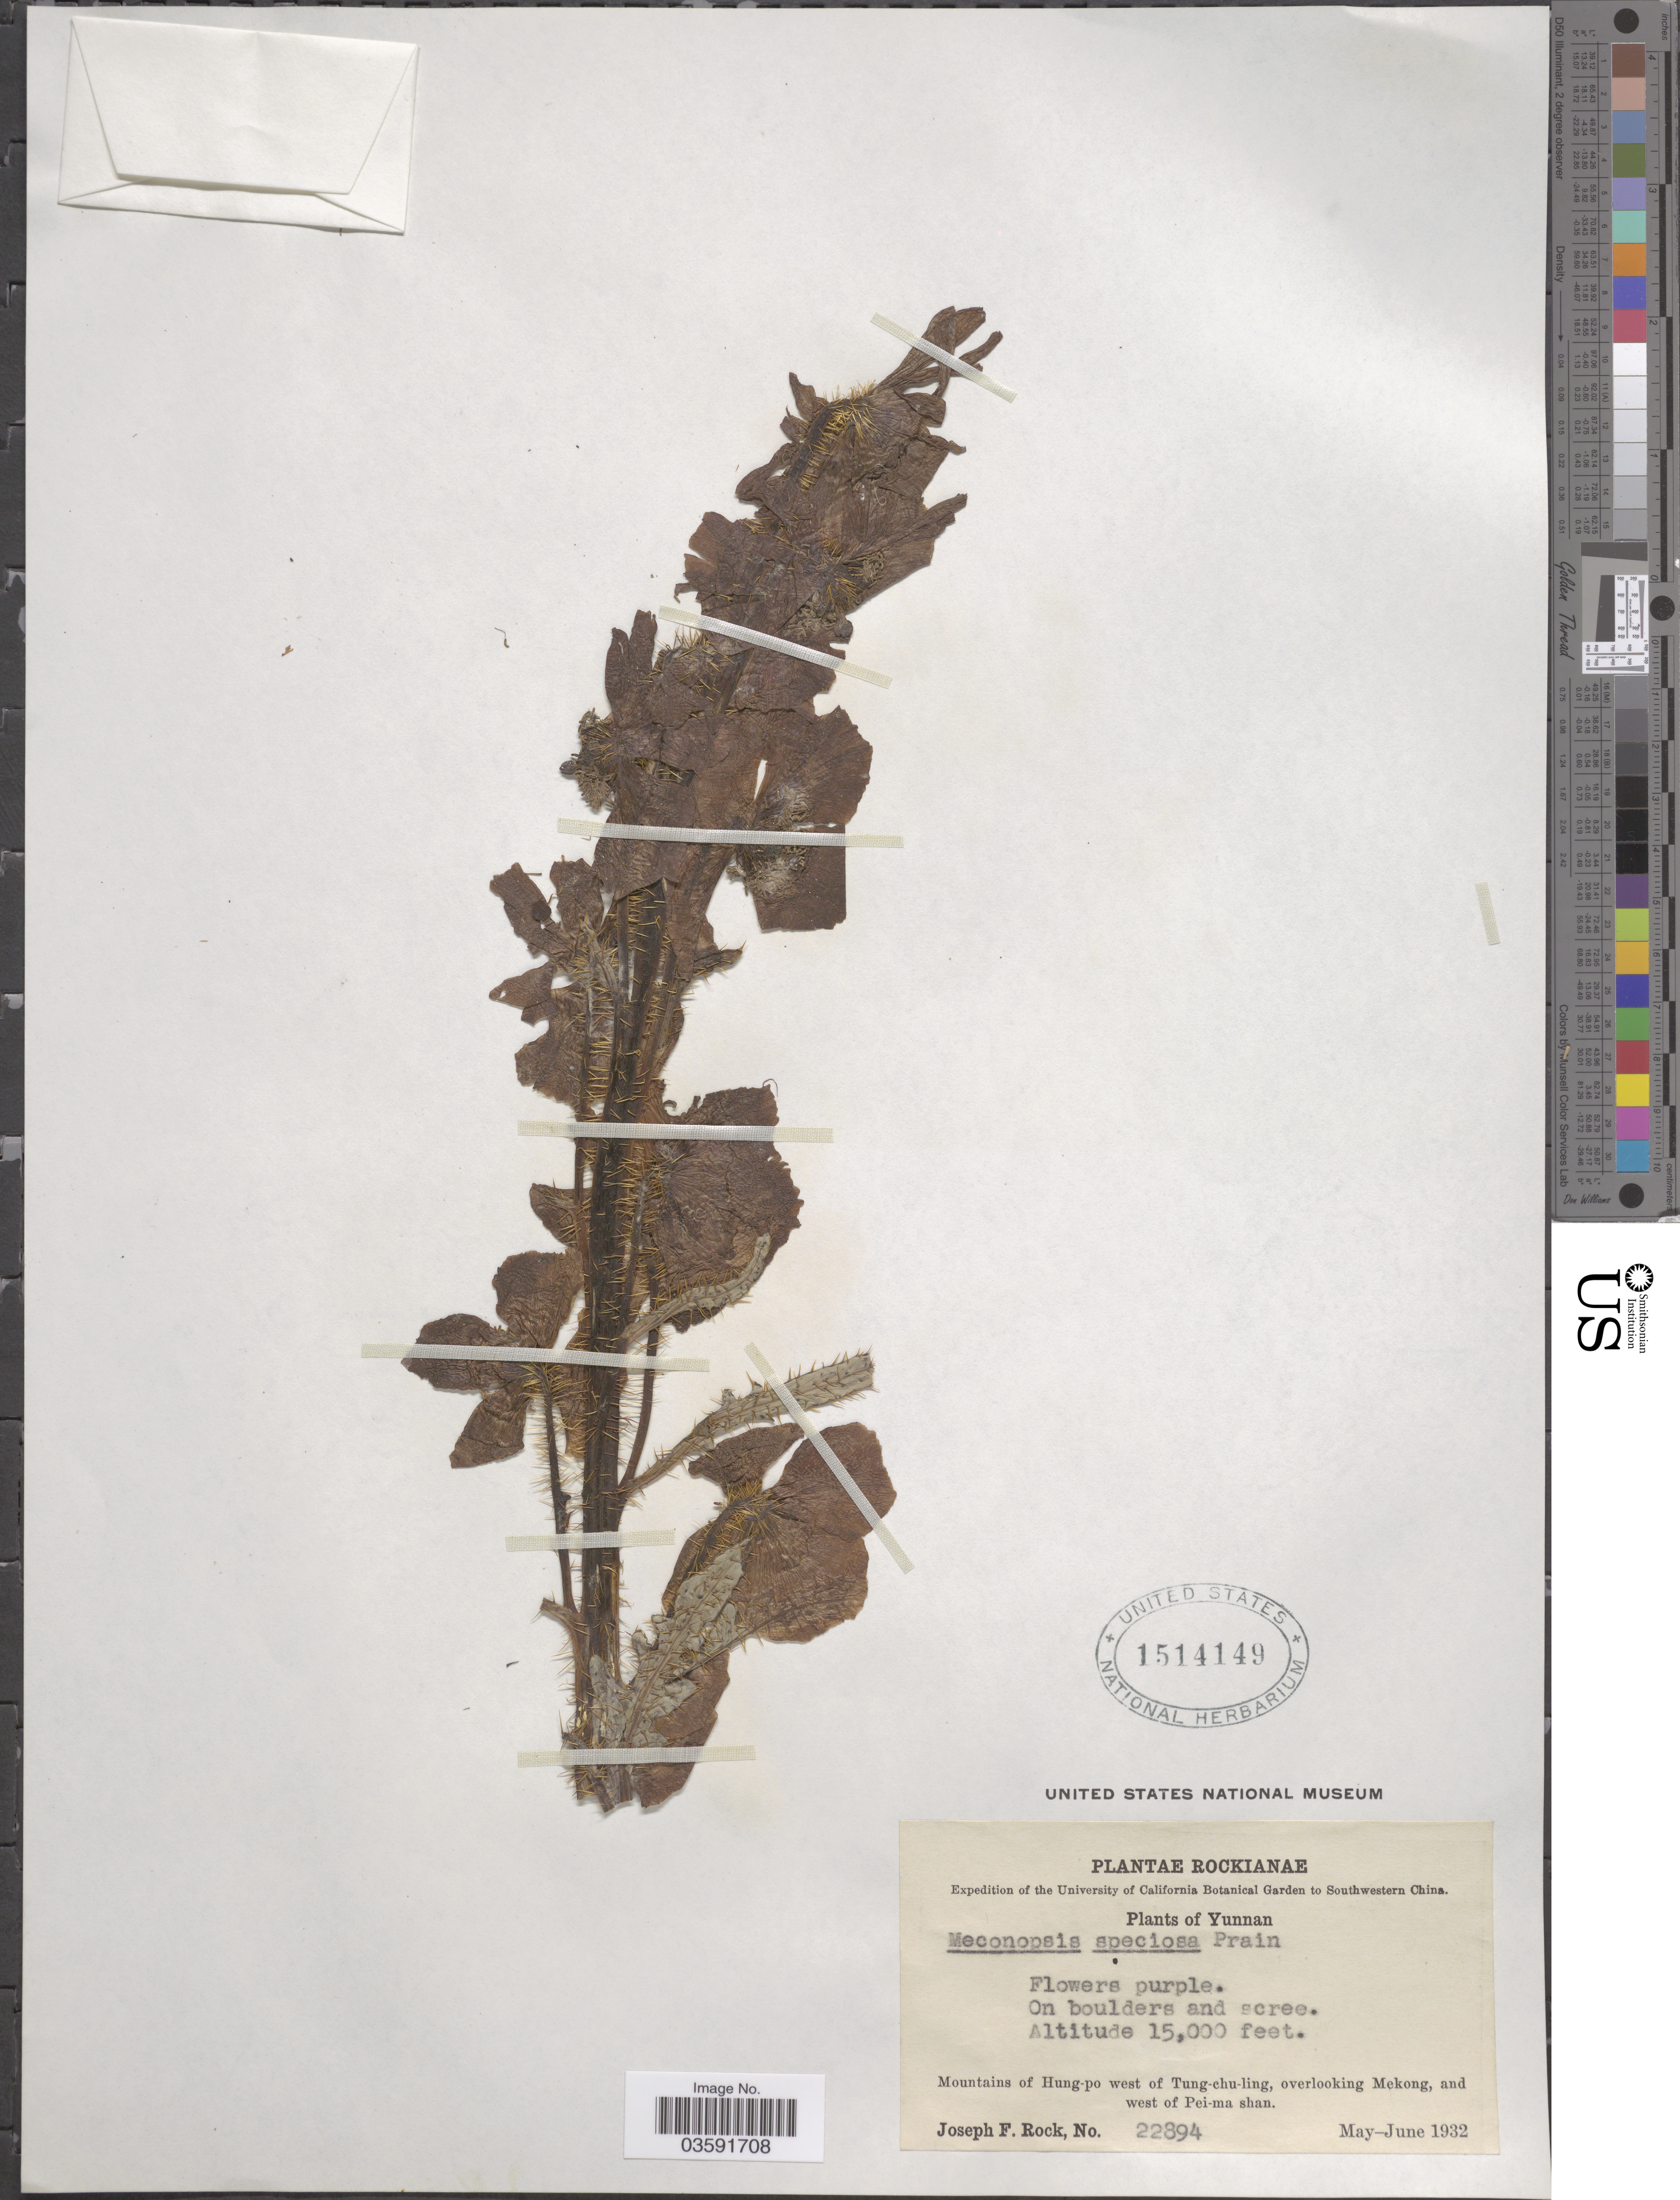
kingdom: Plantae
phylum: Tracheophyta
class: Magnoliopsida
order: Ranunculales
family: Papaveraceae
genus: Meconopsis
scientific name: Meconopsis speciosa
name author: Prain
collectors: J. F. Rock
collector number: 22894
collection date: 1932-05/1932-06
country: China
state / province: Yunnan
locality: Southwestern China. Mountains of Hung-po west of Tung-chu-ling, overlooking Mekong, and west of Pei-ma shan.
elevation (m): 4572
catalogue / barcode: US 1514149